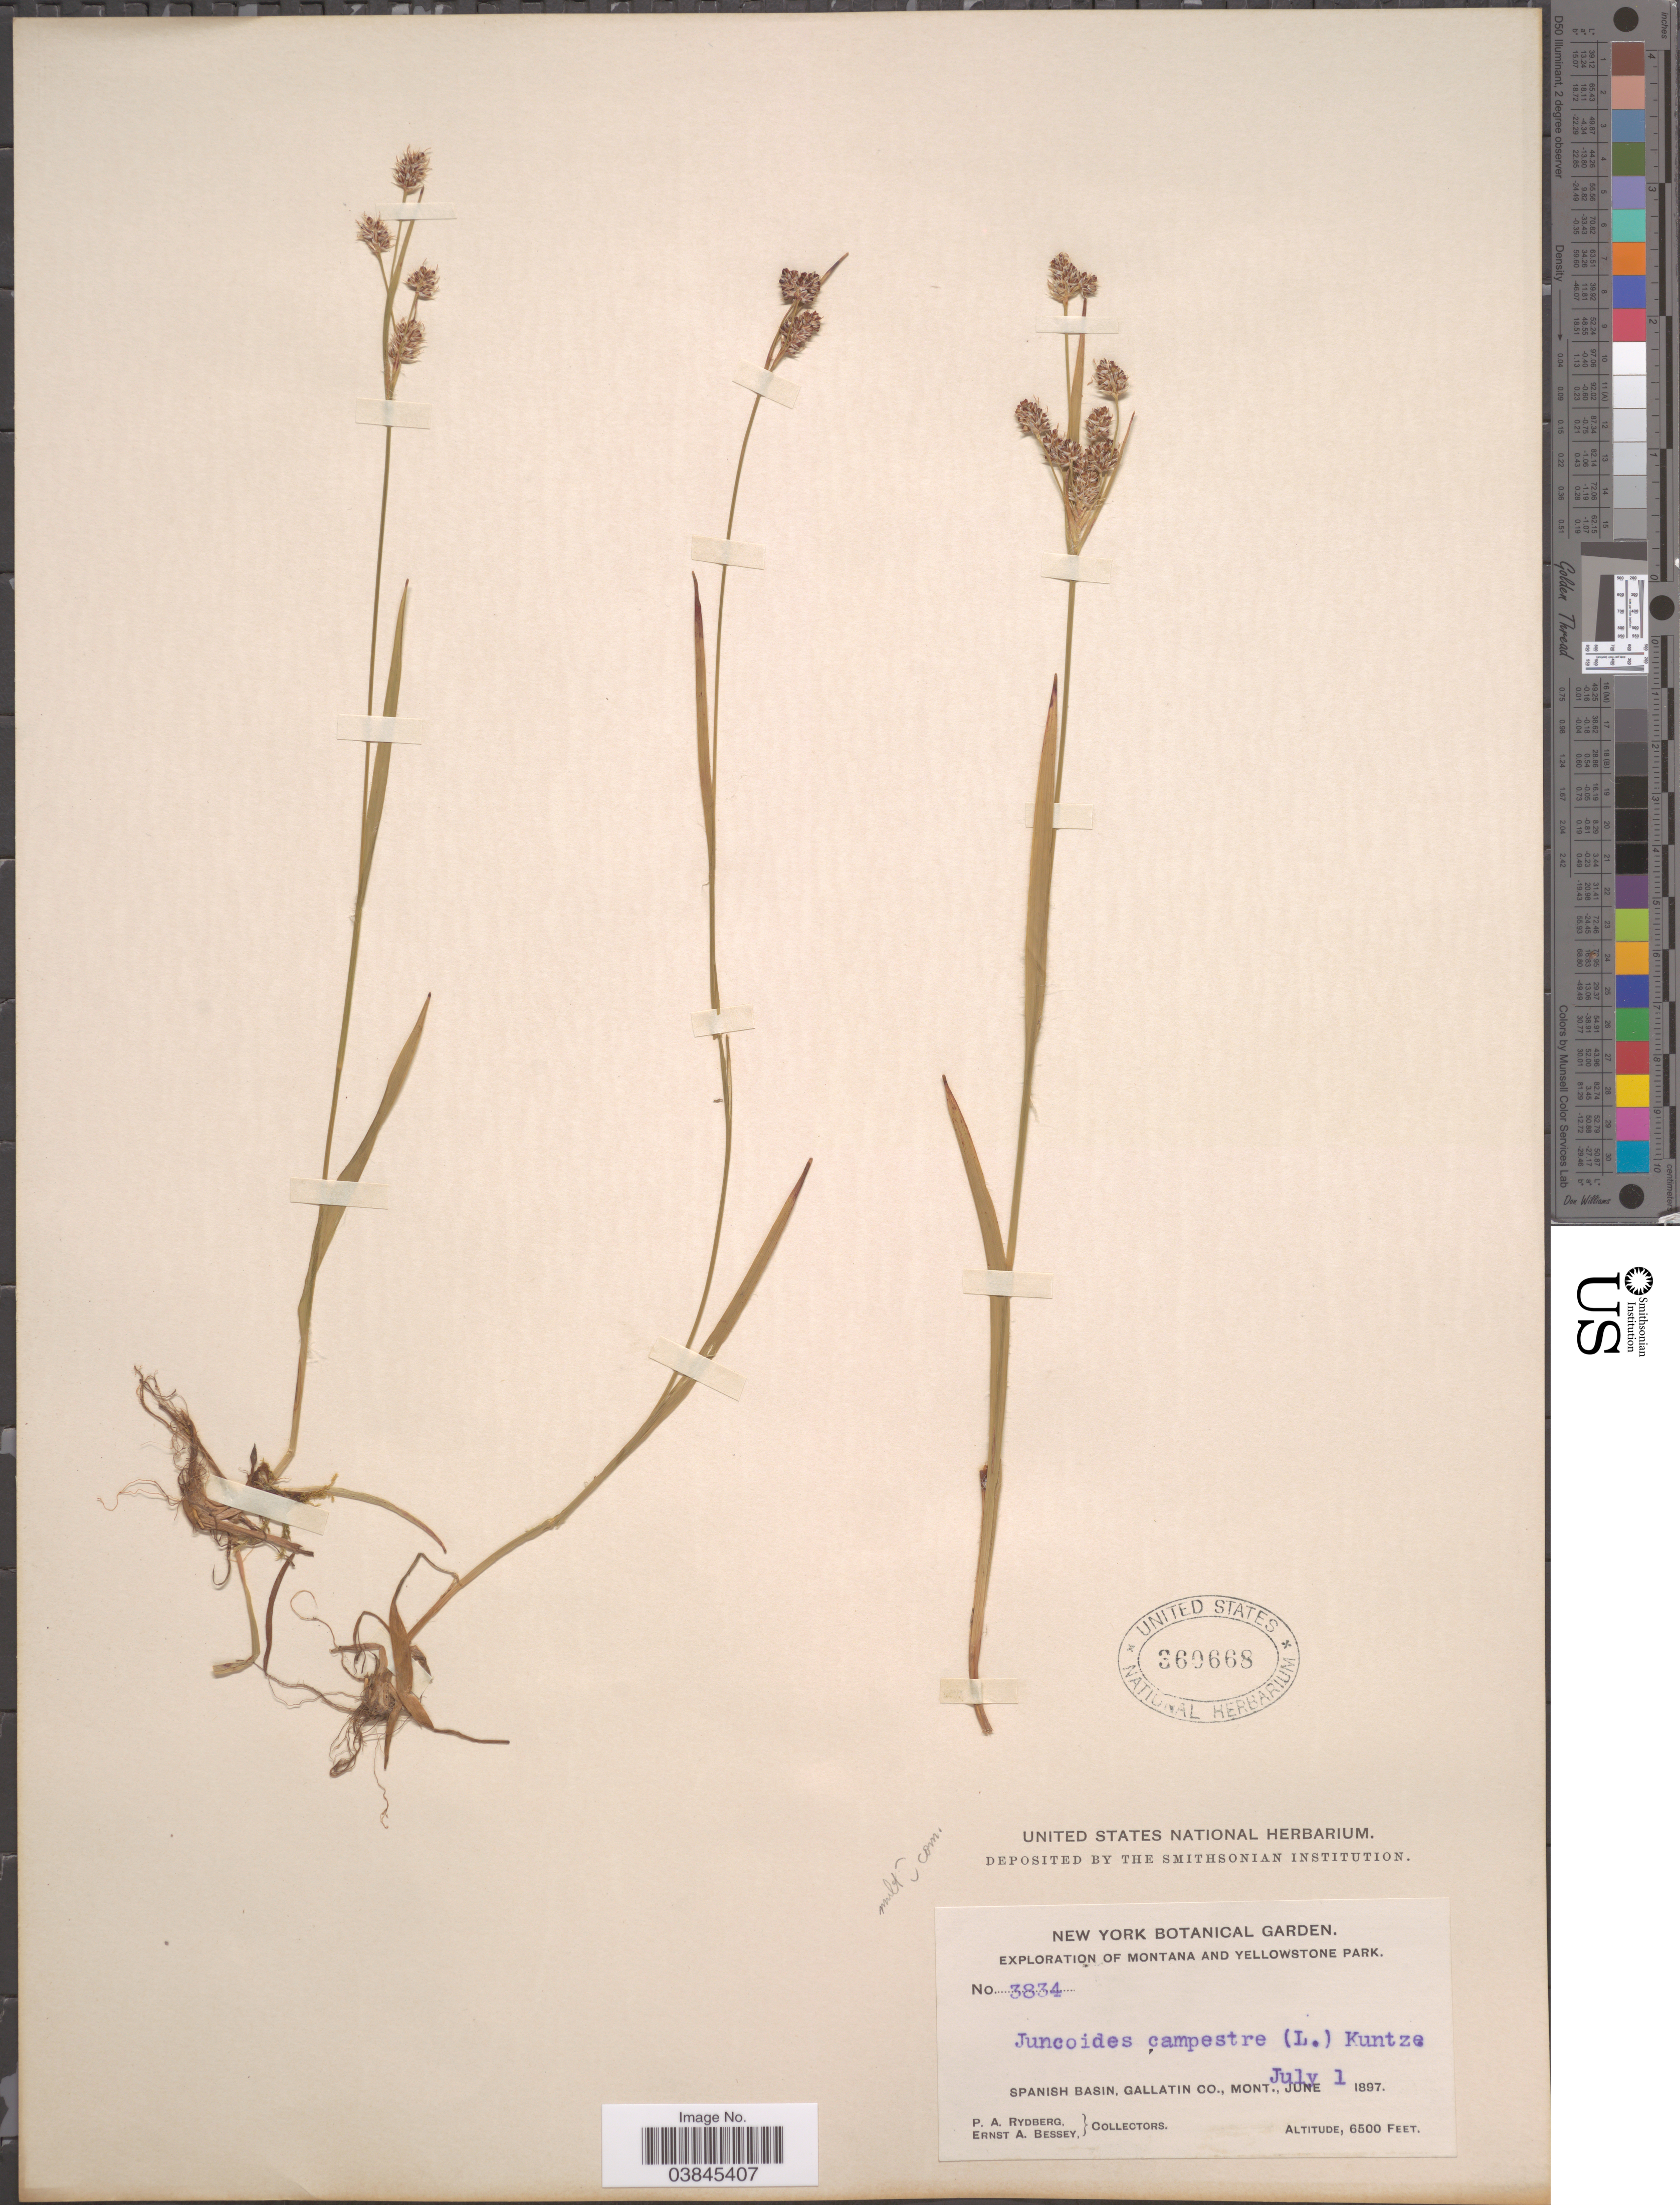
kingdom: Plantae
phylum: Tracheophyta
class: Liliopsida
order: Poales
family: Juncaceae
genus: Luzula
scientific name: Luzula campestris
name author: (L.) DC.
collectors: P. A. Rydberg & E. A. Bessey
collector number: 3834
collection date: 1897-07-01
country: United States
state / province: Montana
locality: Spanish Basin, Gallatin Co.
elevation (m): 1981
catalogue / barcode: US 360668